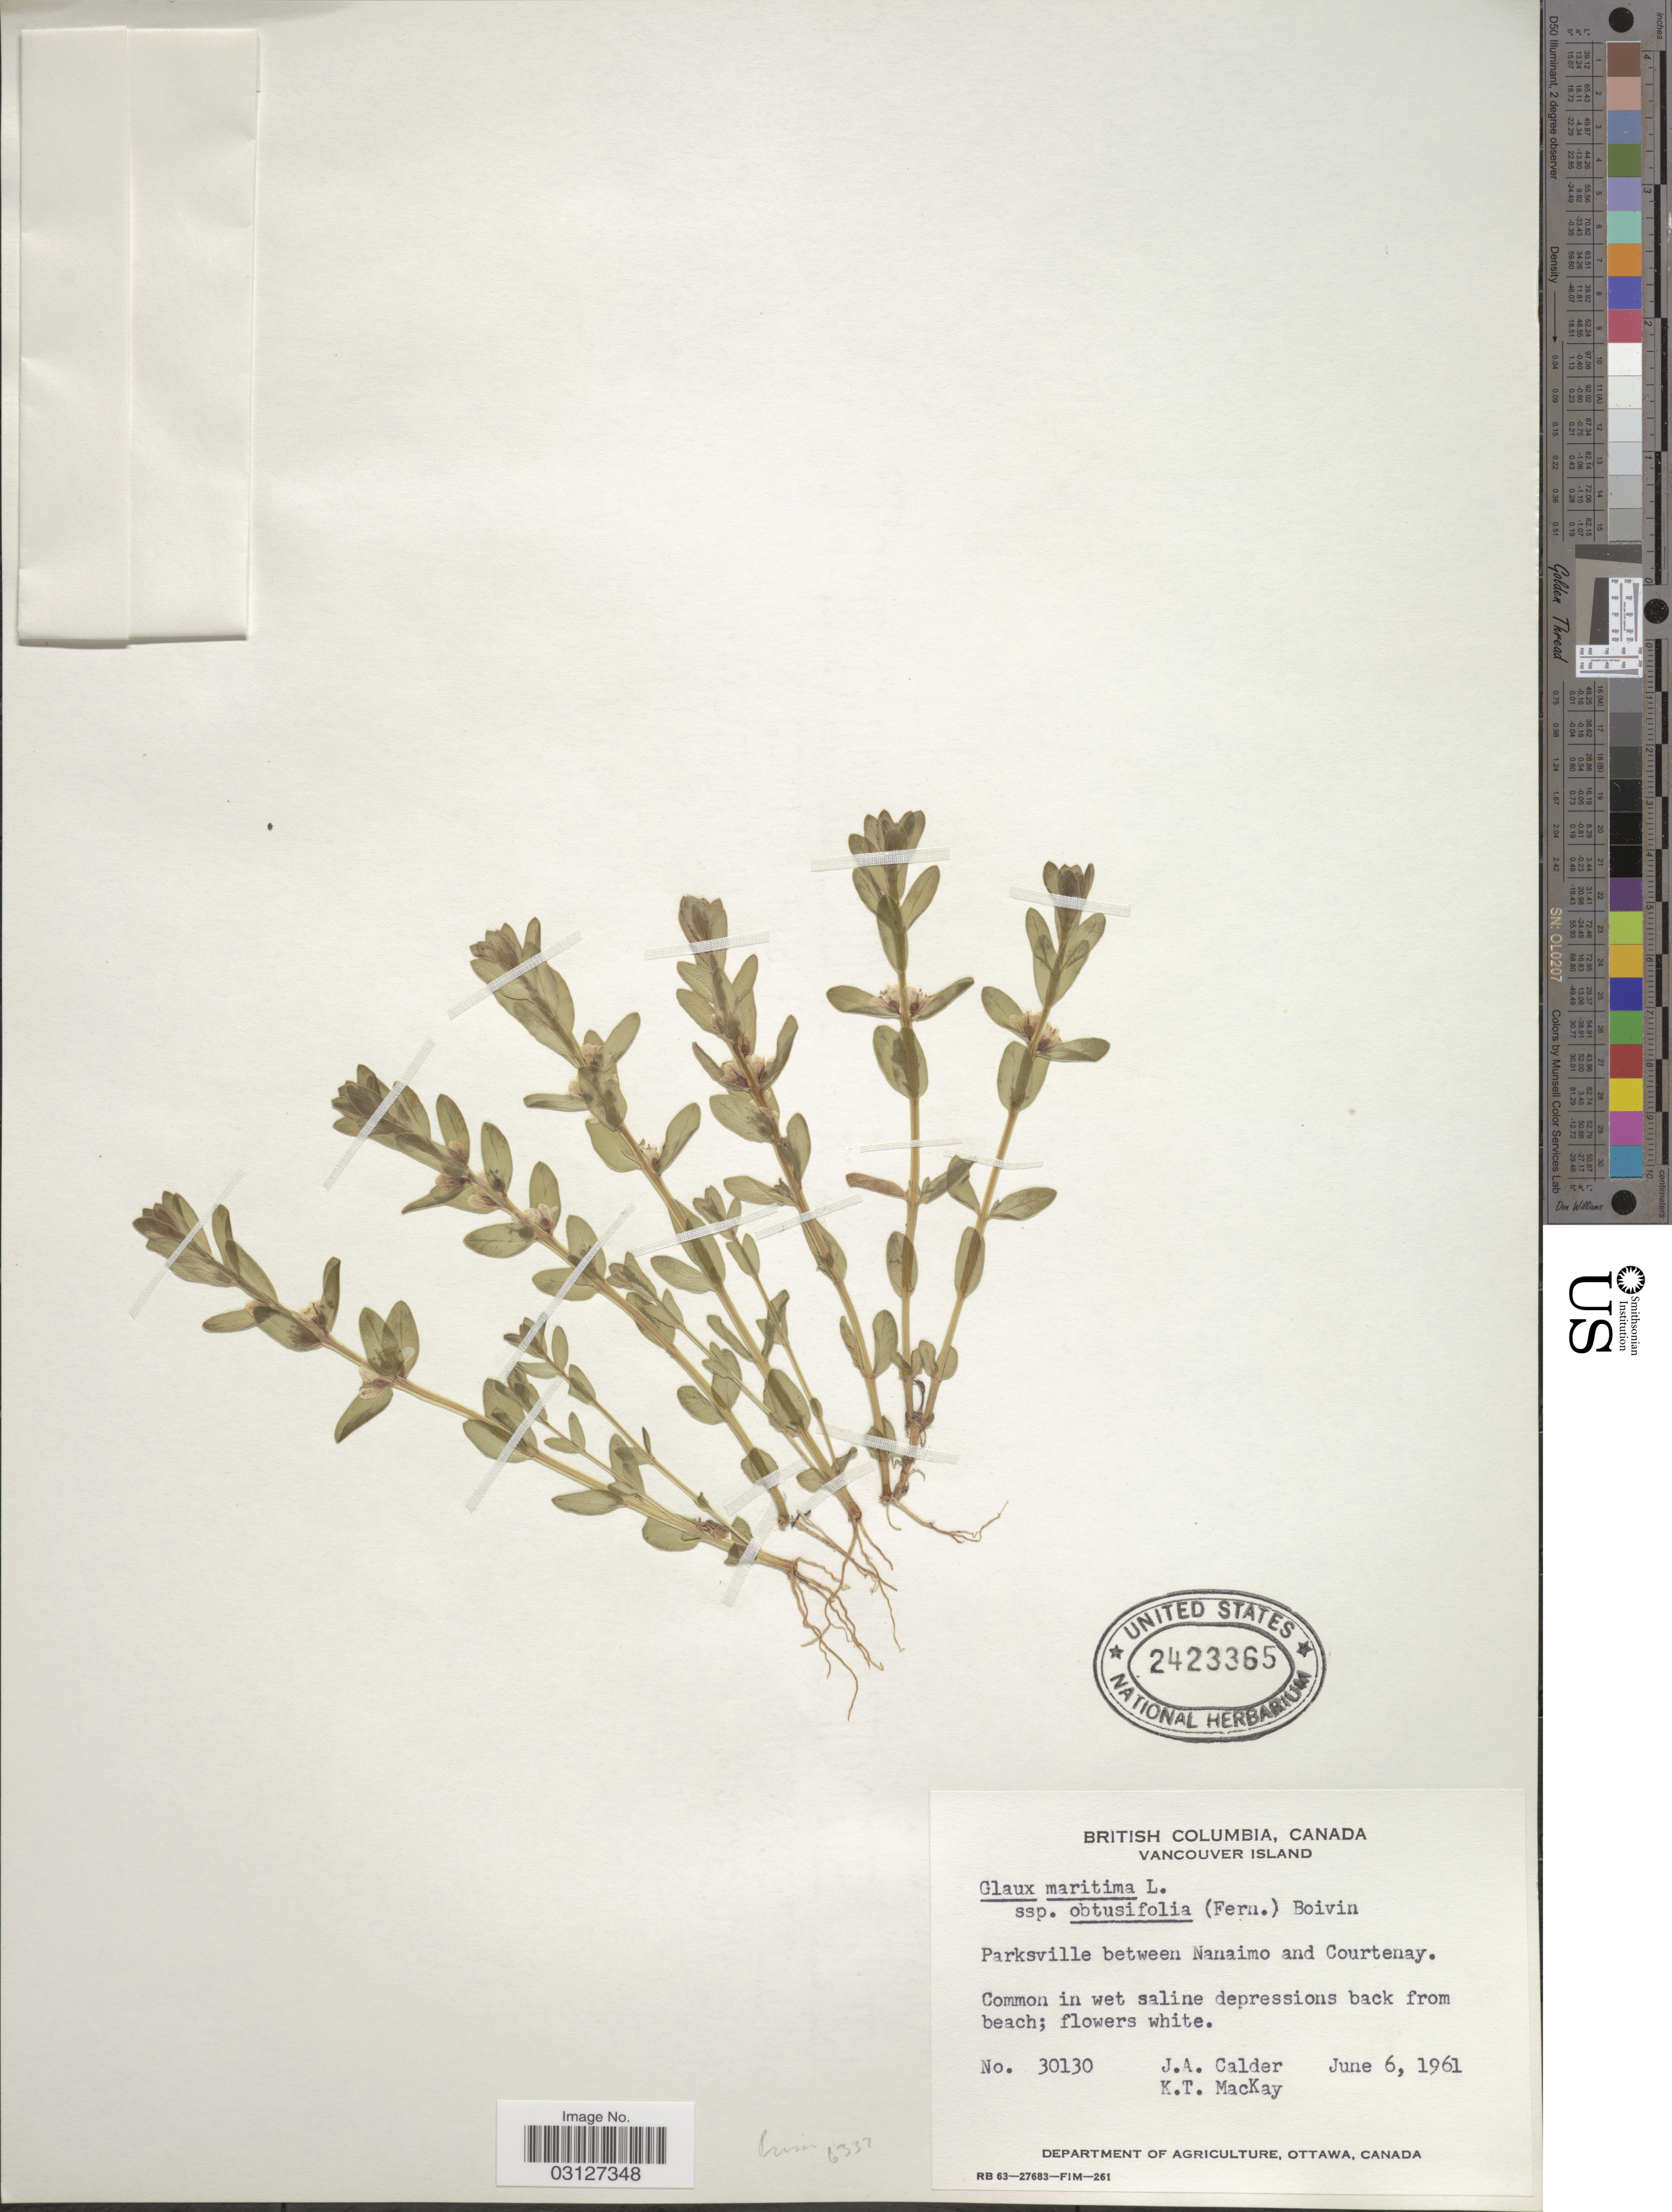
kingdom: Plantae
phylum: Tracheophyta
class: Magnoliopsida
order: Ericales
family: Primulaceae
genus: Glaux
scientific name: Glaux maritima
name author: L.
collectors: J. A. Calder & K. T. Mackay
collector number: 30130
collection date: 1961-06-06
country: Canada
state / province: British Columbia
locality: Vancouver Island, Parksville between Nanaimo and Courtenay.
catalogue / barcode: US 2423365